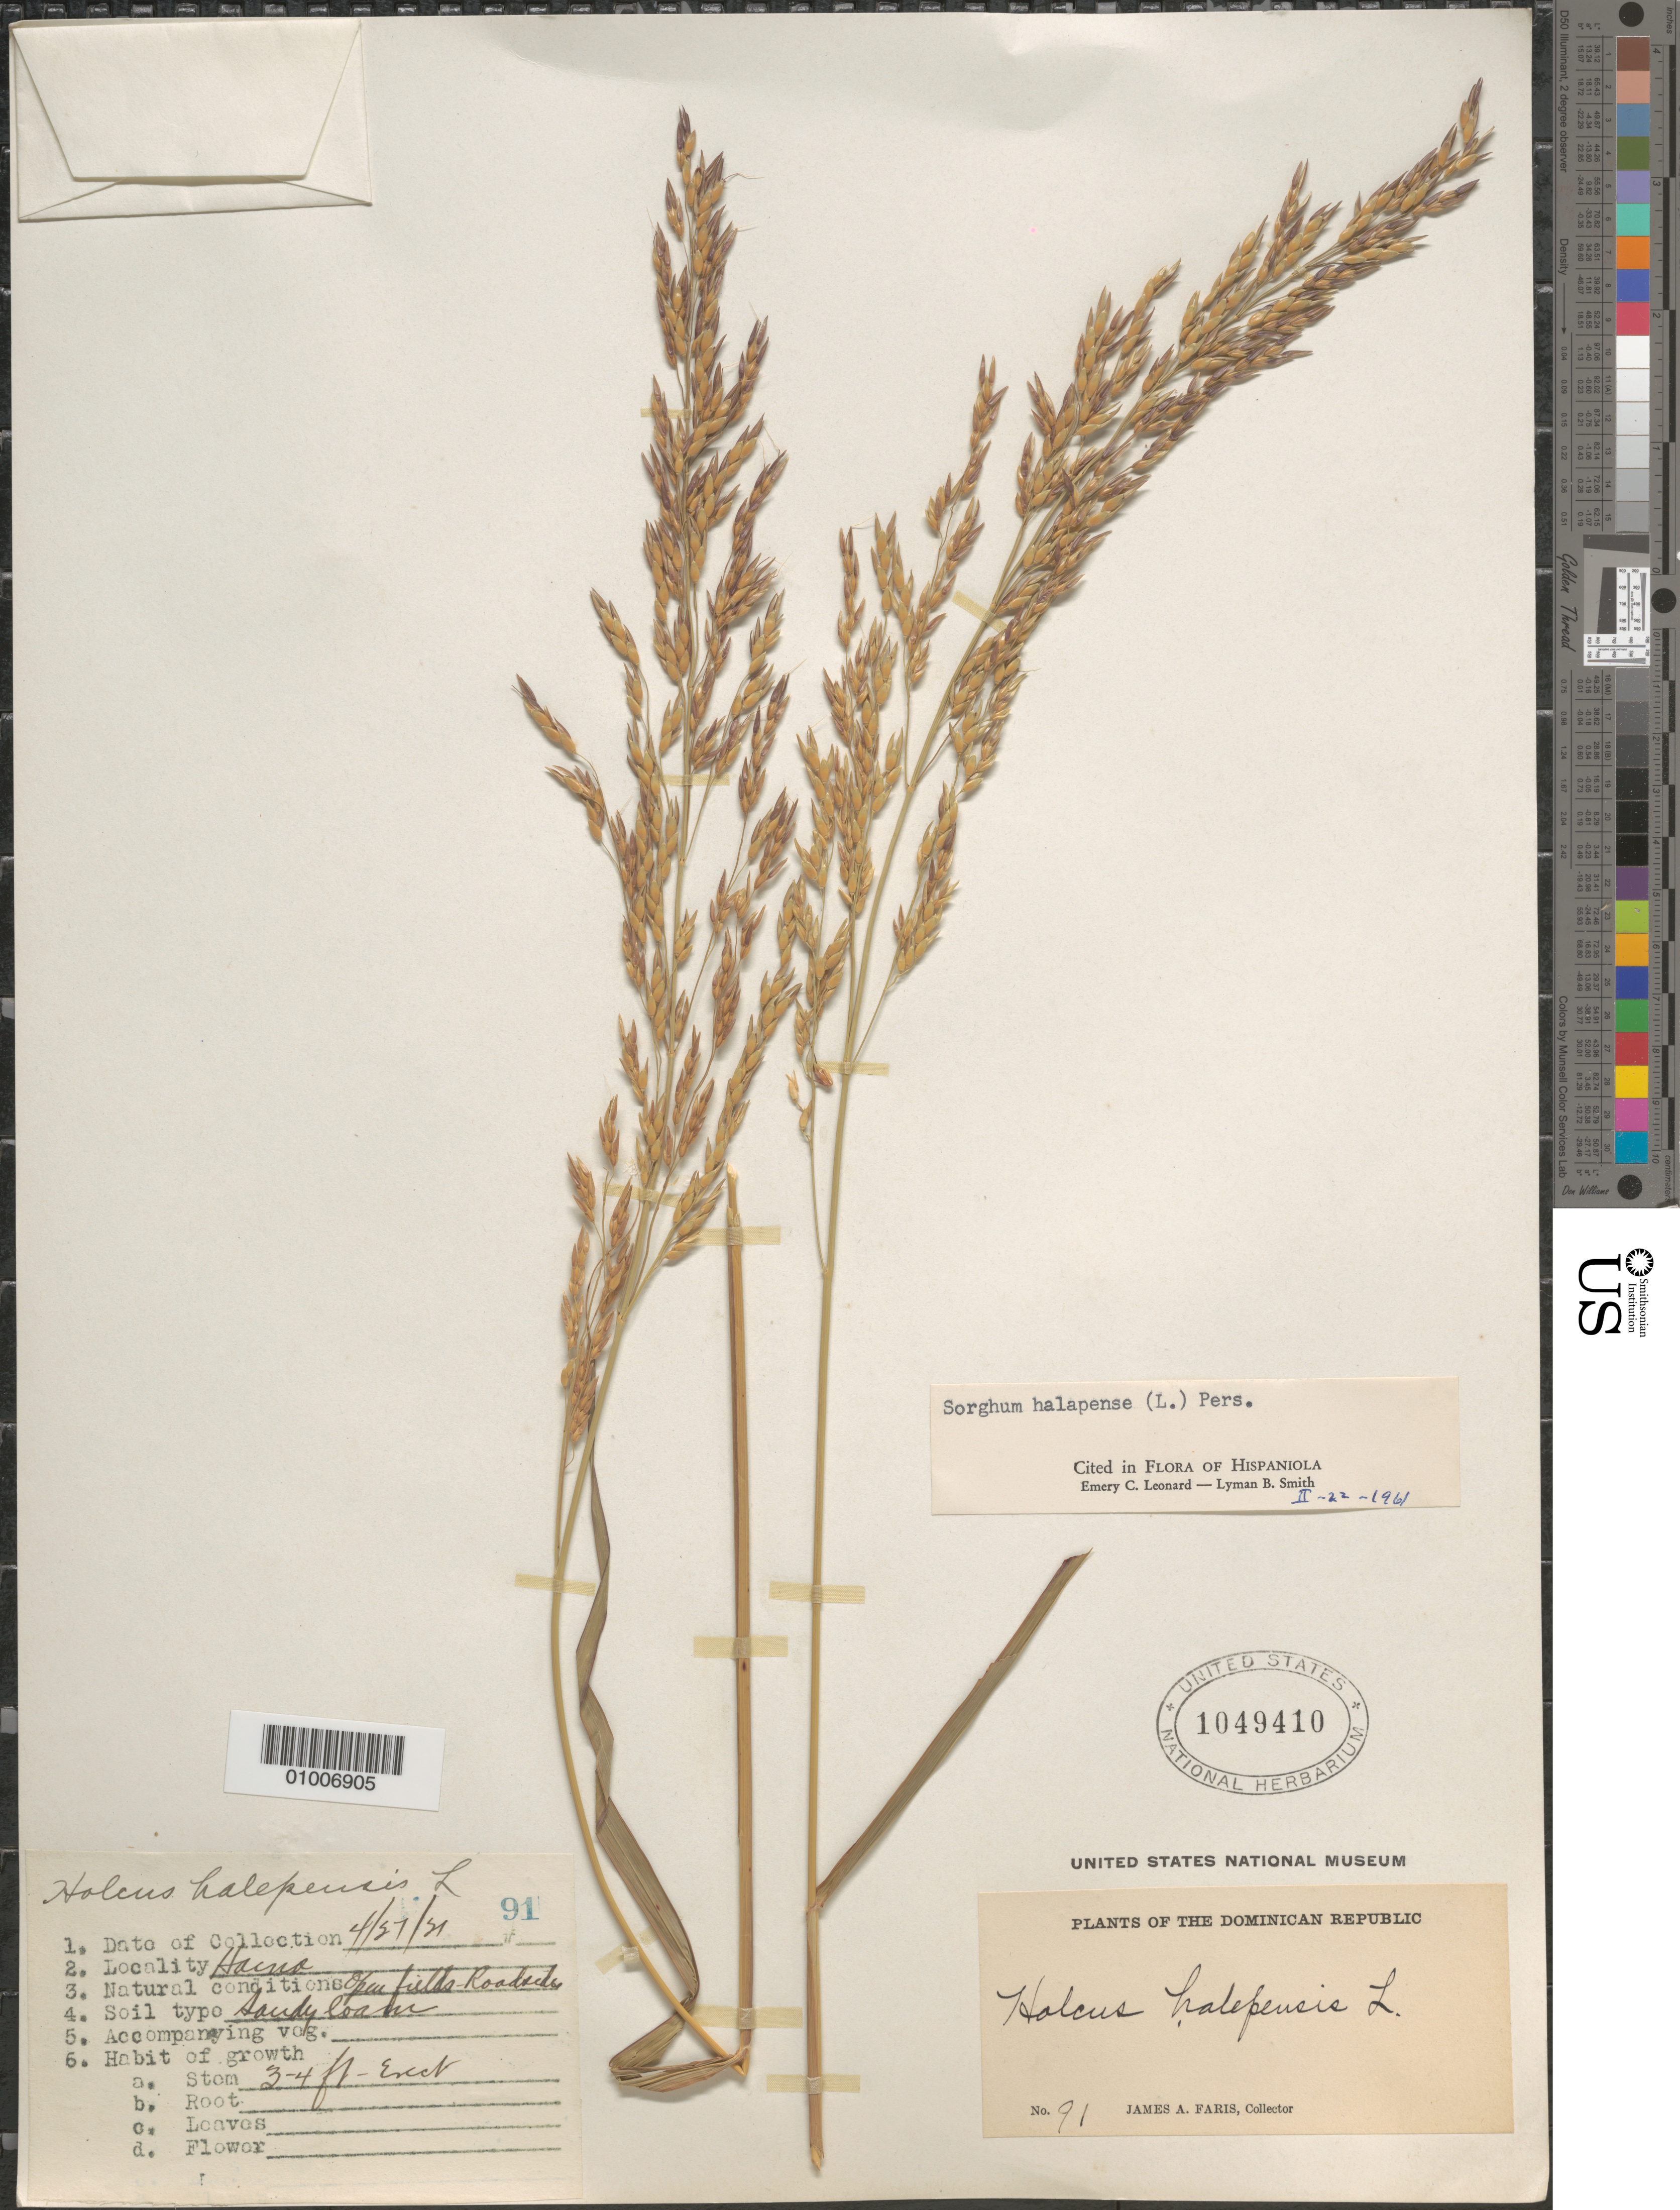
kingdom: Plantae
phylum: Tracheophyta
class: Liliopsida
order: Poales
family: Poaceae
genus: Sorghum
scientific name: Sorghum halepense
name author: (L.) Pers.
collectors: J. Faris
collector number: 91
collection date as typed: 27 Apr 1921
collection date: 1921-04-27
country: Dominican Republic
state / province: San Cristóbal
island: Hispaniola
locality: Haina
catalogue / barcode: US 1049410